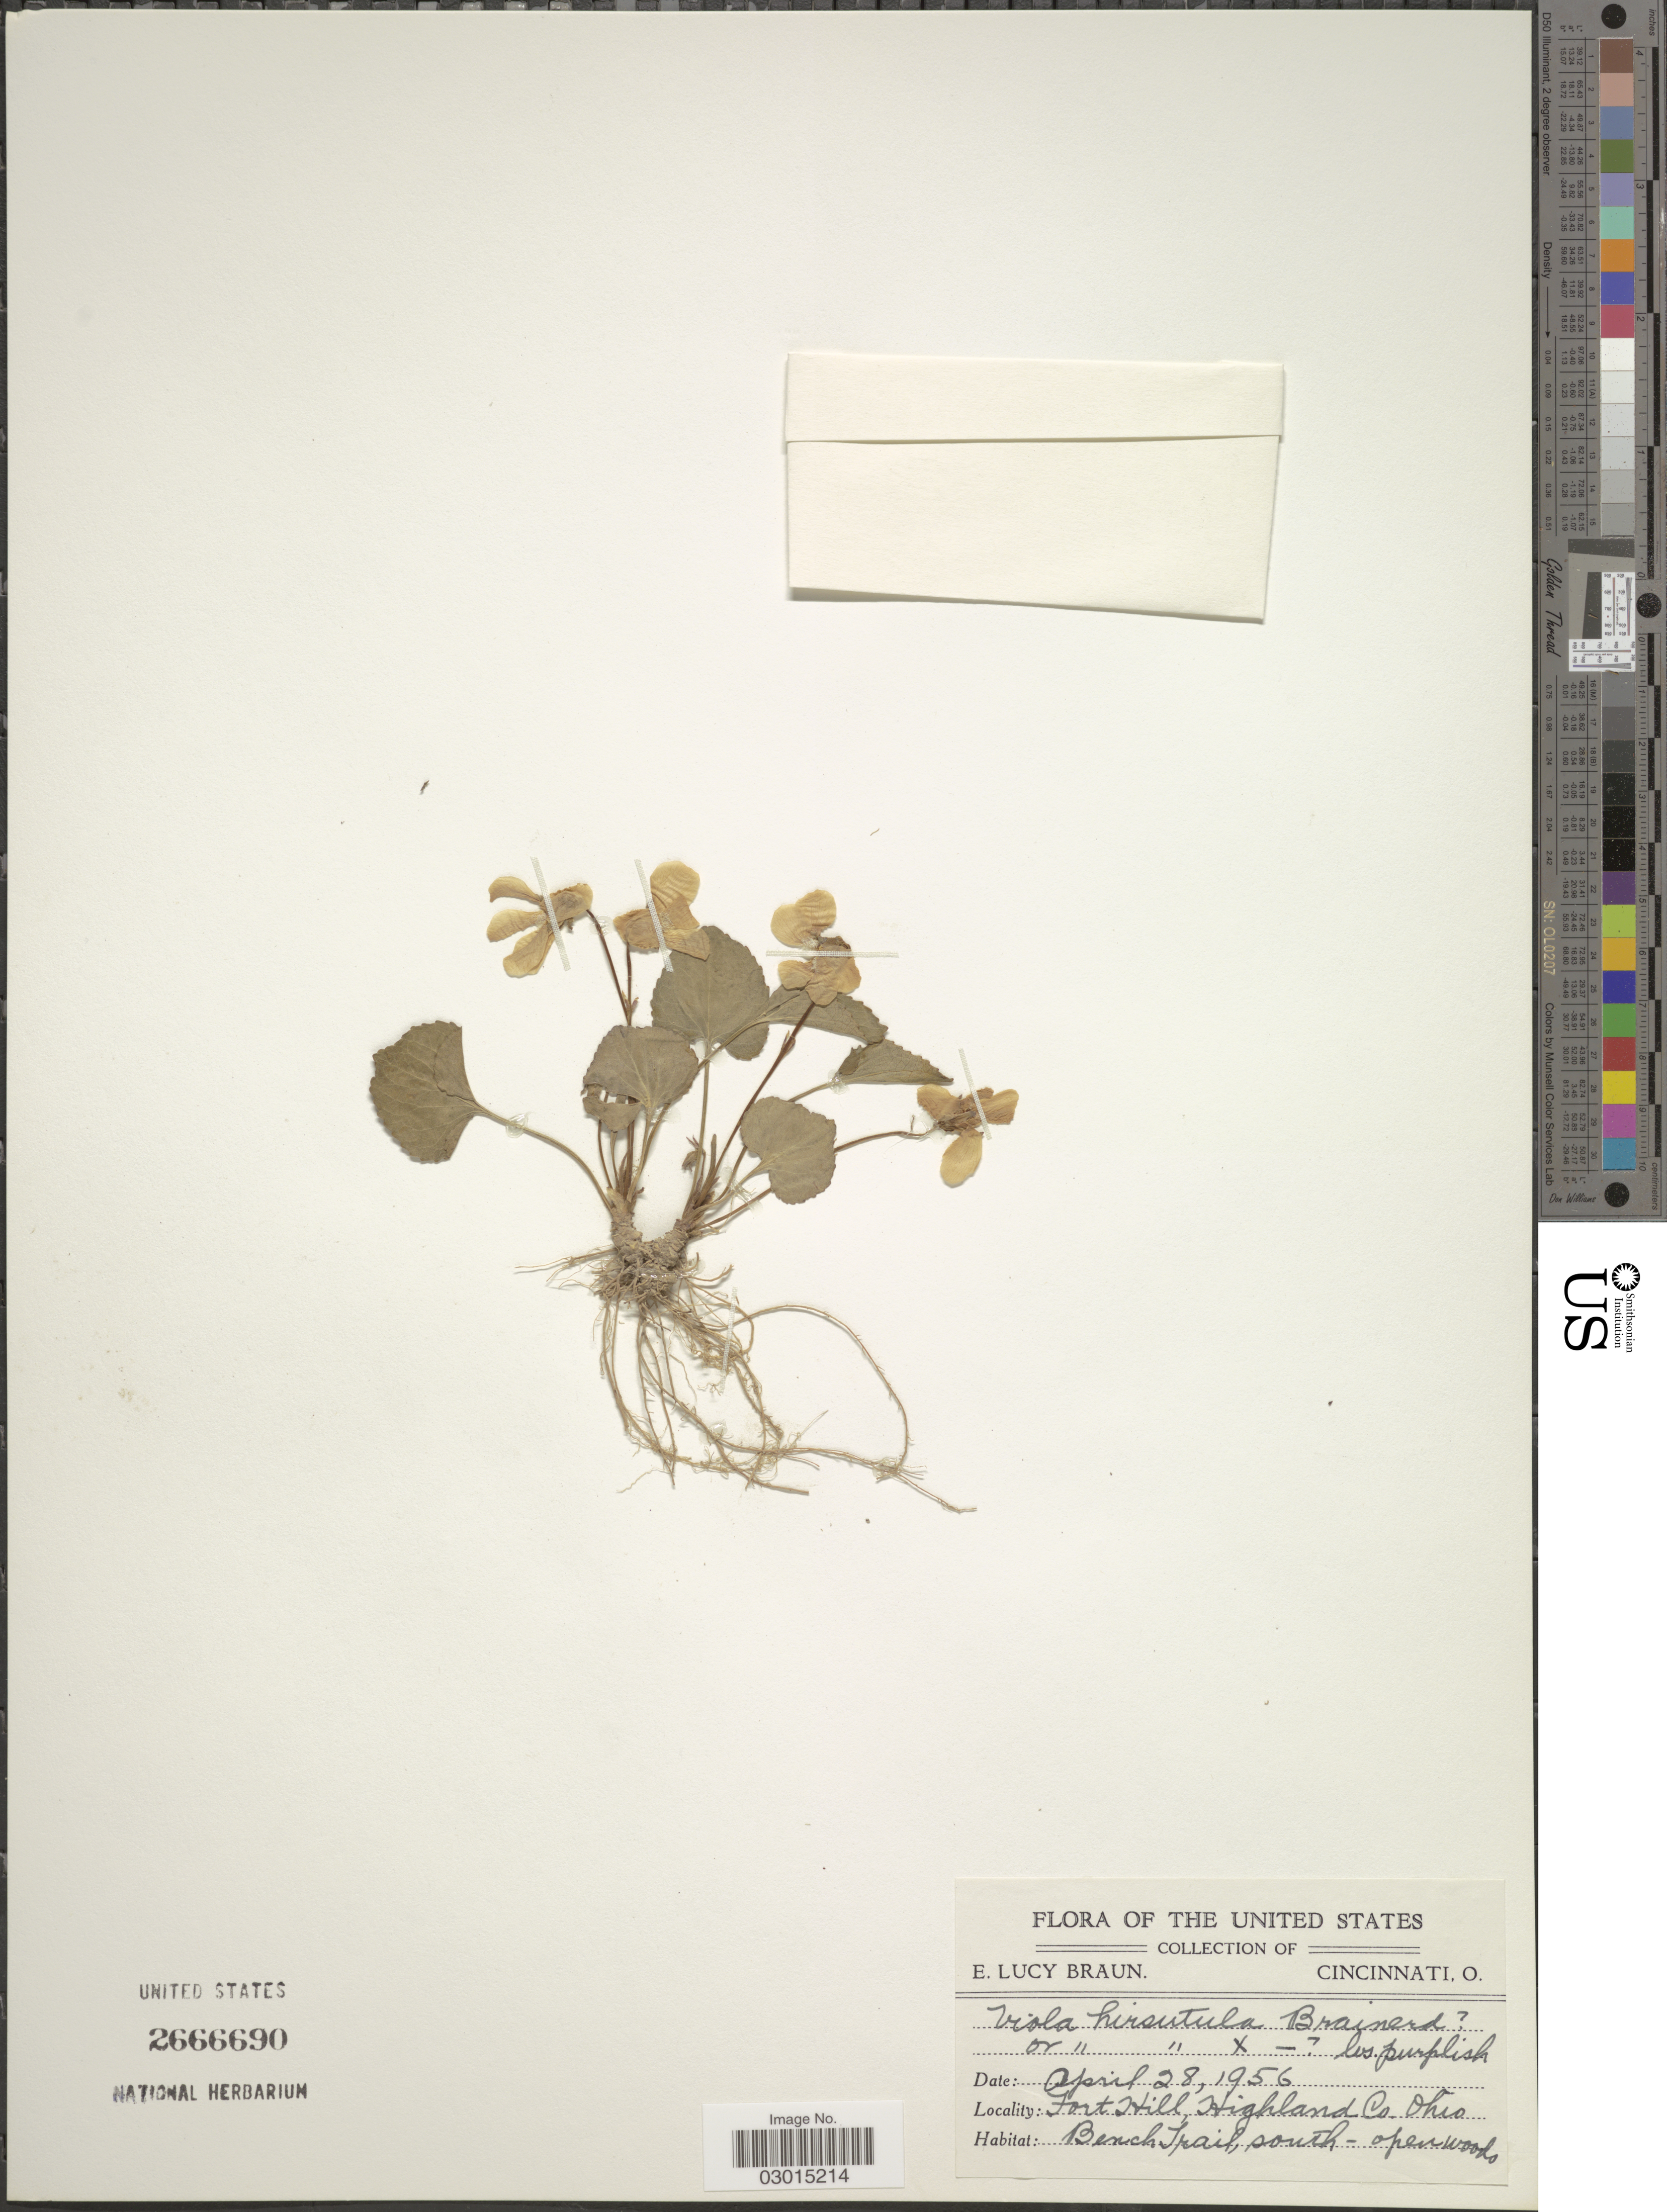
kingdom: Plantae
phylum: Tracheophyta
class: Magnoliopsida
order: Malpighiales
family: Violaceae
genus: Viola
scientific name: Viola hirsutula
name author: Brainerd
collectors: E. L. Braun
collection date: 1956-04-28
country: United States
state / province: Ohio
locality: Fort Hill Highland Co. Bench Trail, south.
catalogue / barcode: US 2666690